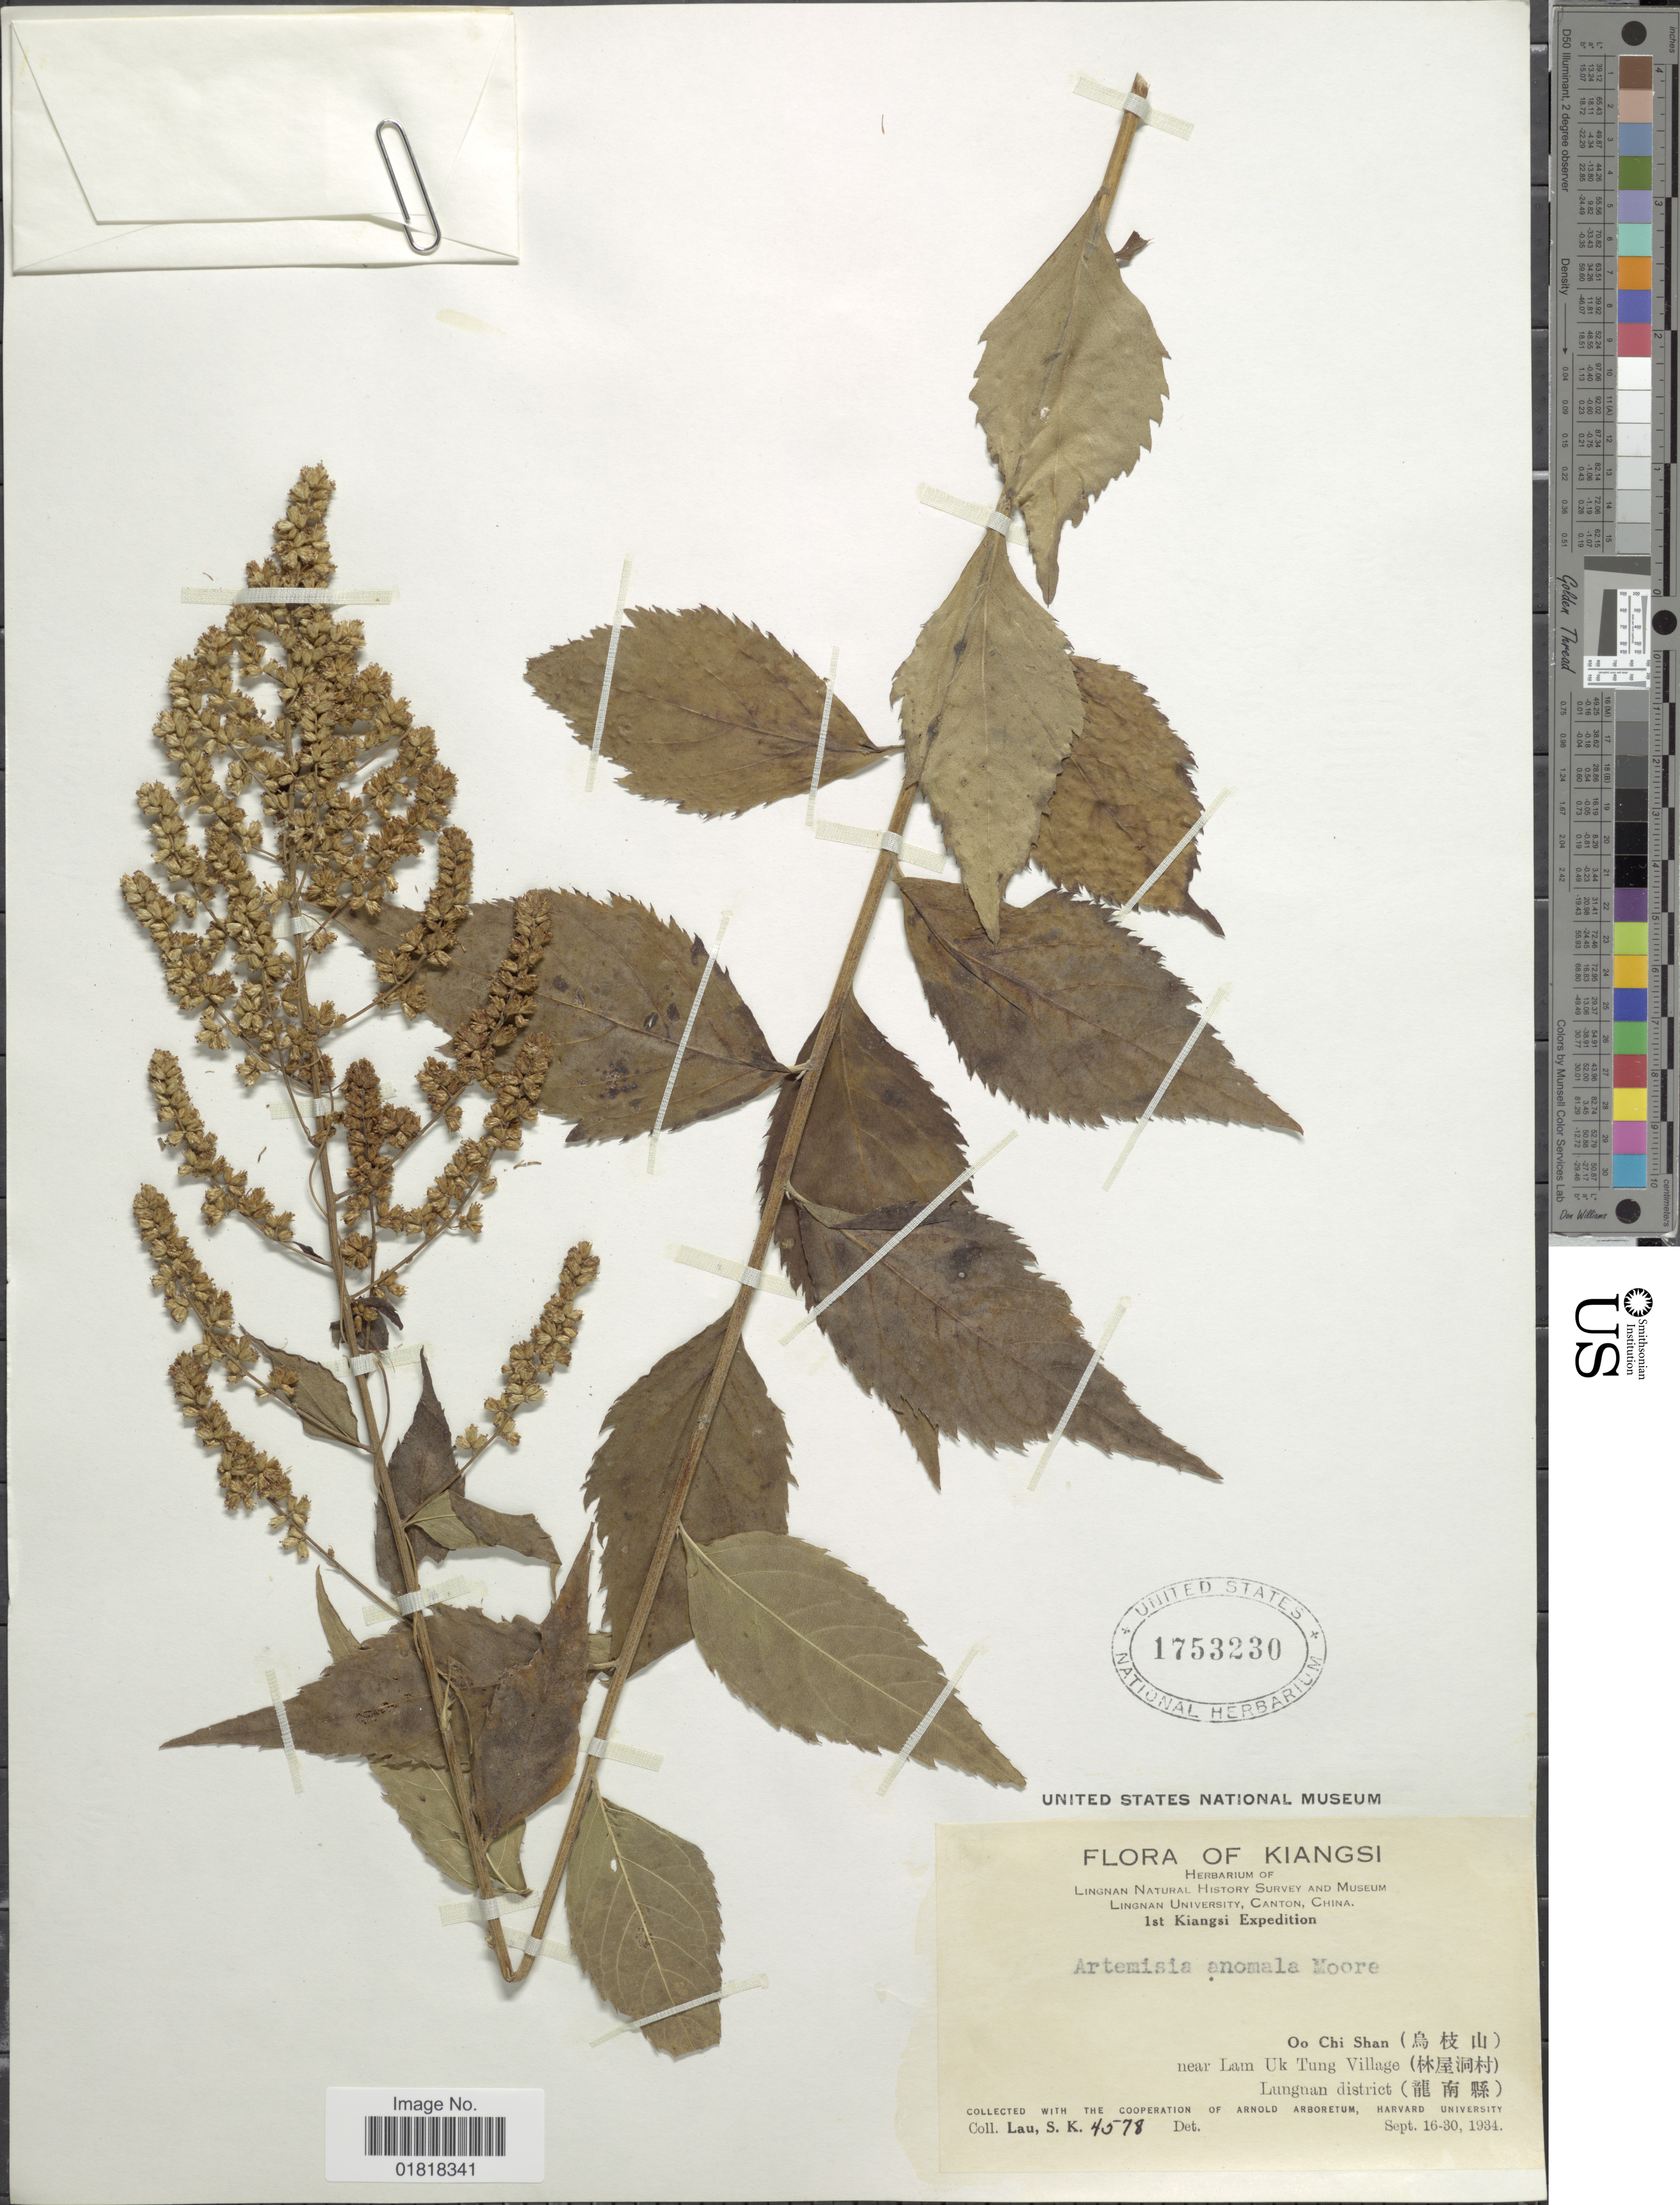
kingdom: Plantae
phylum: Tracheophyta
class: Magnoliopsida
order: Asterales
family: Asteraceae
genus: Artemisia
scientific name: Artemisia anomala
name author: S. Moore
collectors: S. K. Lau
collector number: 4578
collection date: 1934-09-16/1934-09-30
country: China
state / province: Jiangxi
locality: Kiangsi, Oo Chi Shan, near Lam Uk Tung Village, Lunguan district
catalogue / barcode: US 1753230